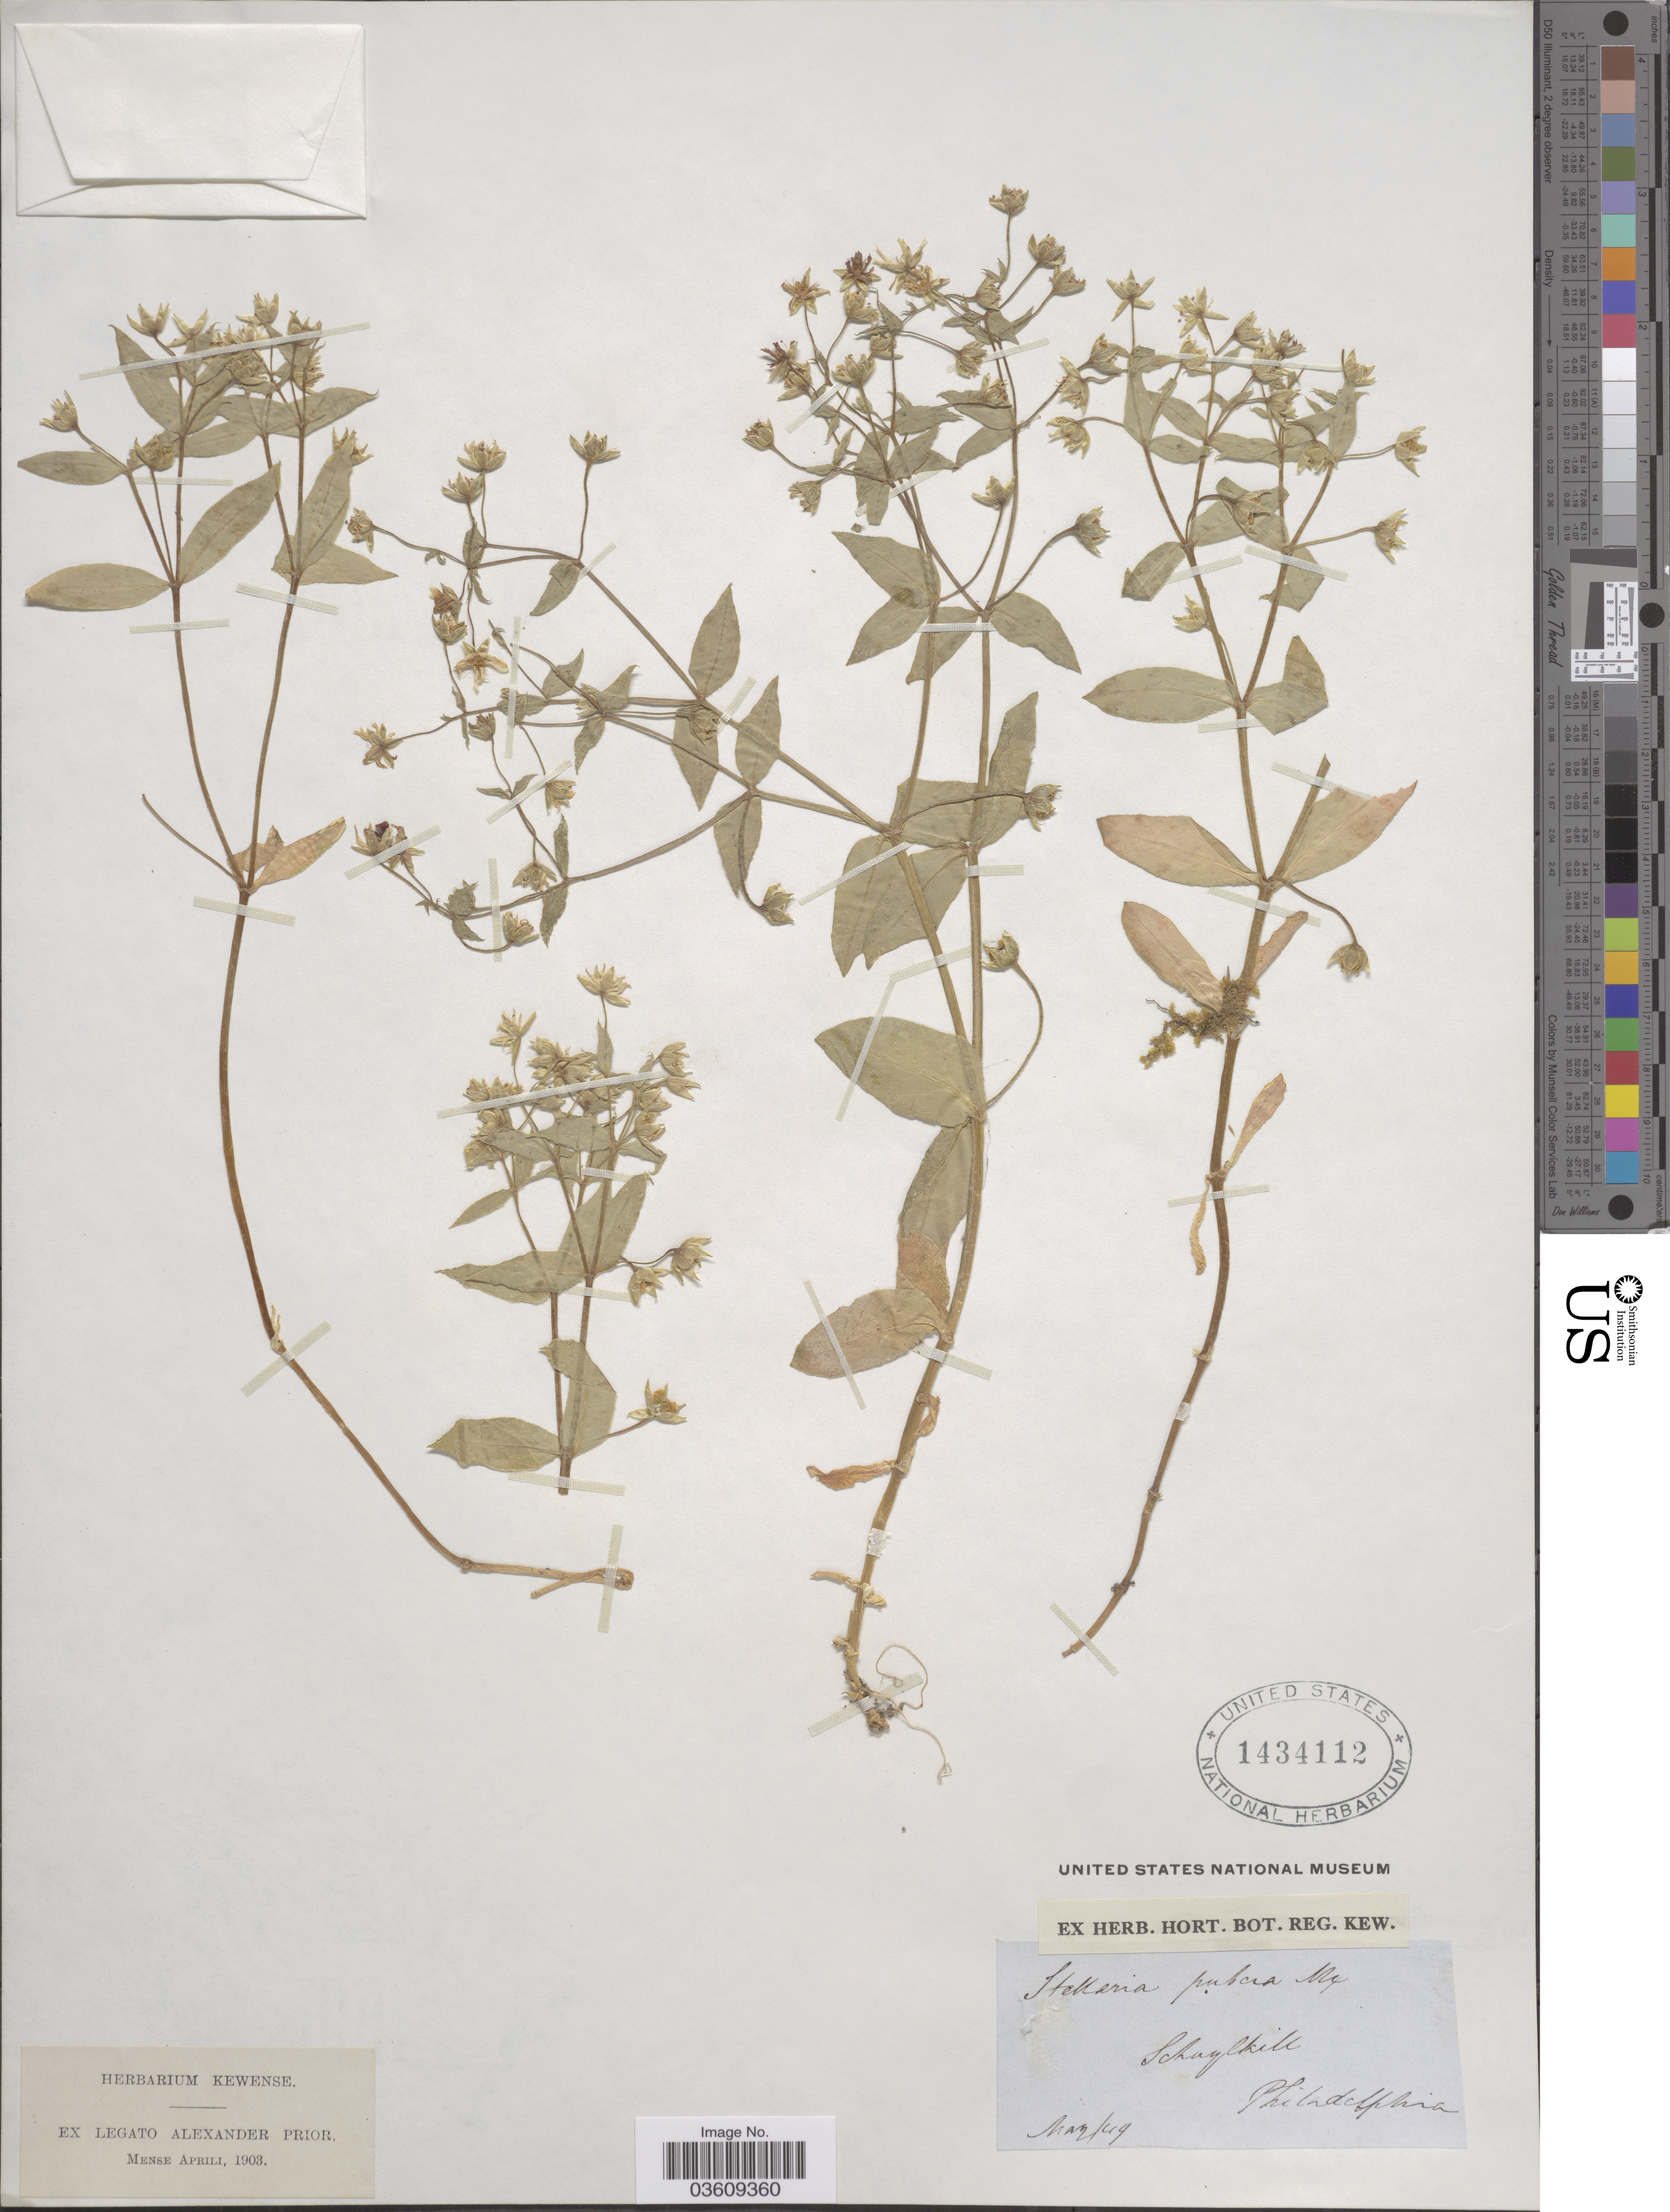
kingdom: Plantae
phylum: Tracheophyta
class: Magnoliopsida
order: Caryophyllales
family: Caryophyllaceae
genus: Stellaria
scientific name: Stellaria pubera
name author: Michx.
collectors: Ex herb. Hort. Bot. Reg. Kew.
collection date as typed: Transcribed d/m/y: /5/49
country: United States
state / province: Pennsylvania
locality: Schuylkill Philadelphia.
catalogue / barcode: US 1434112